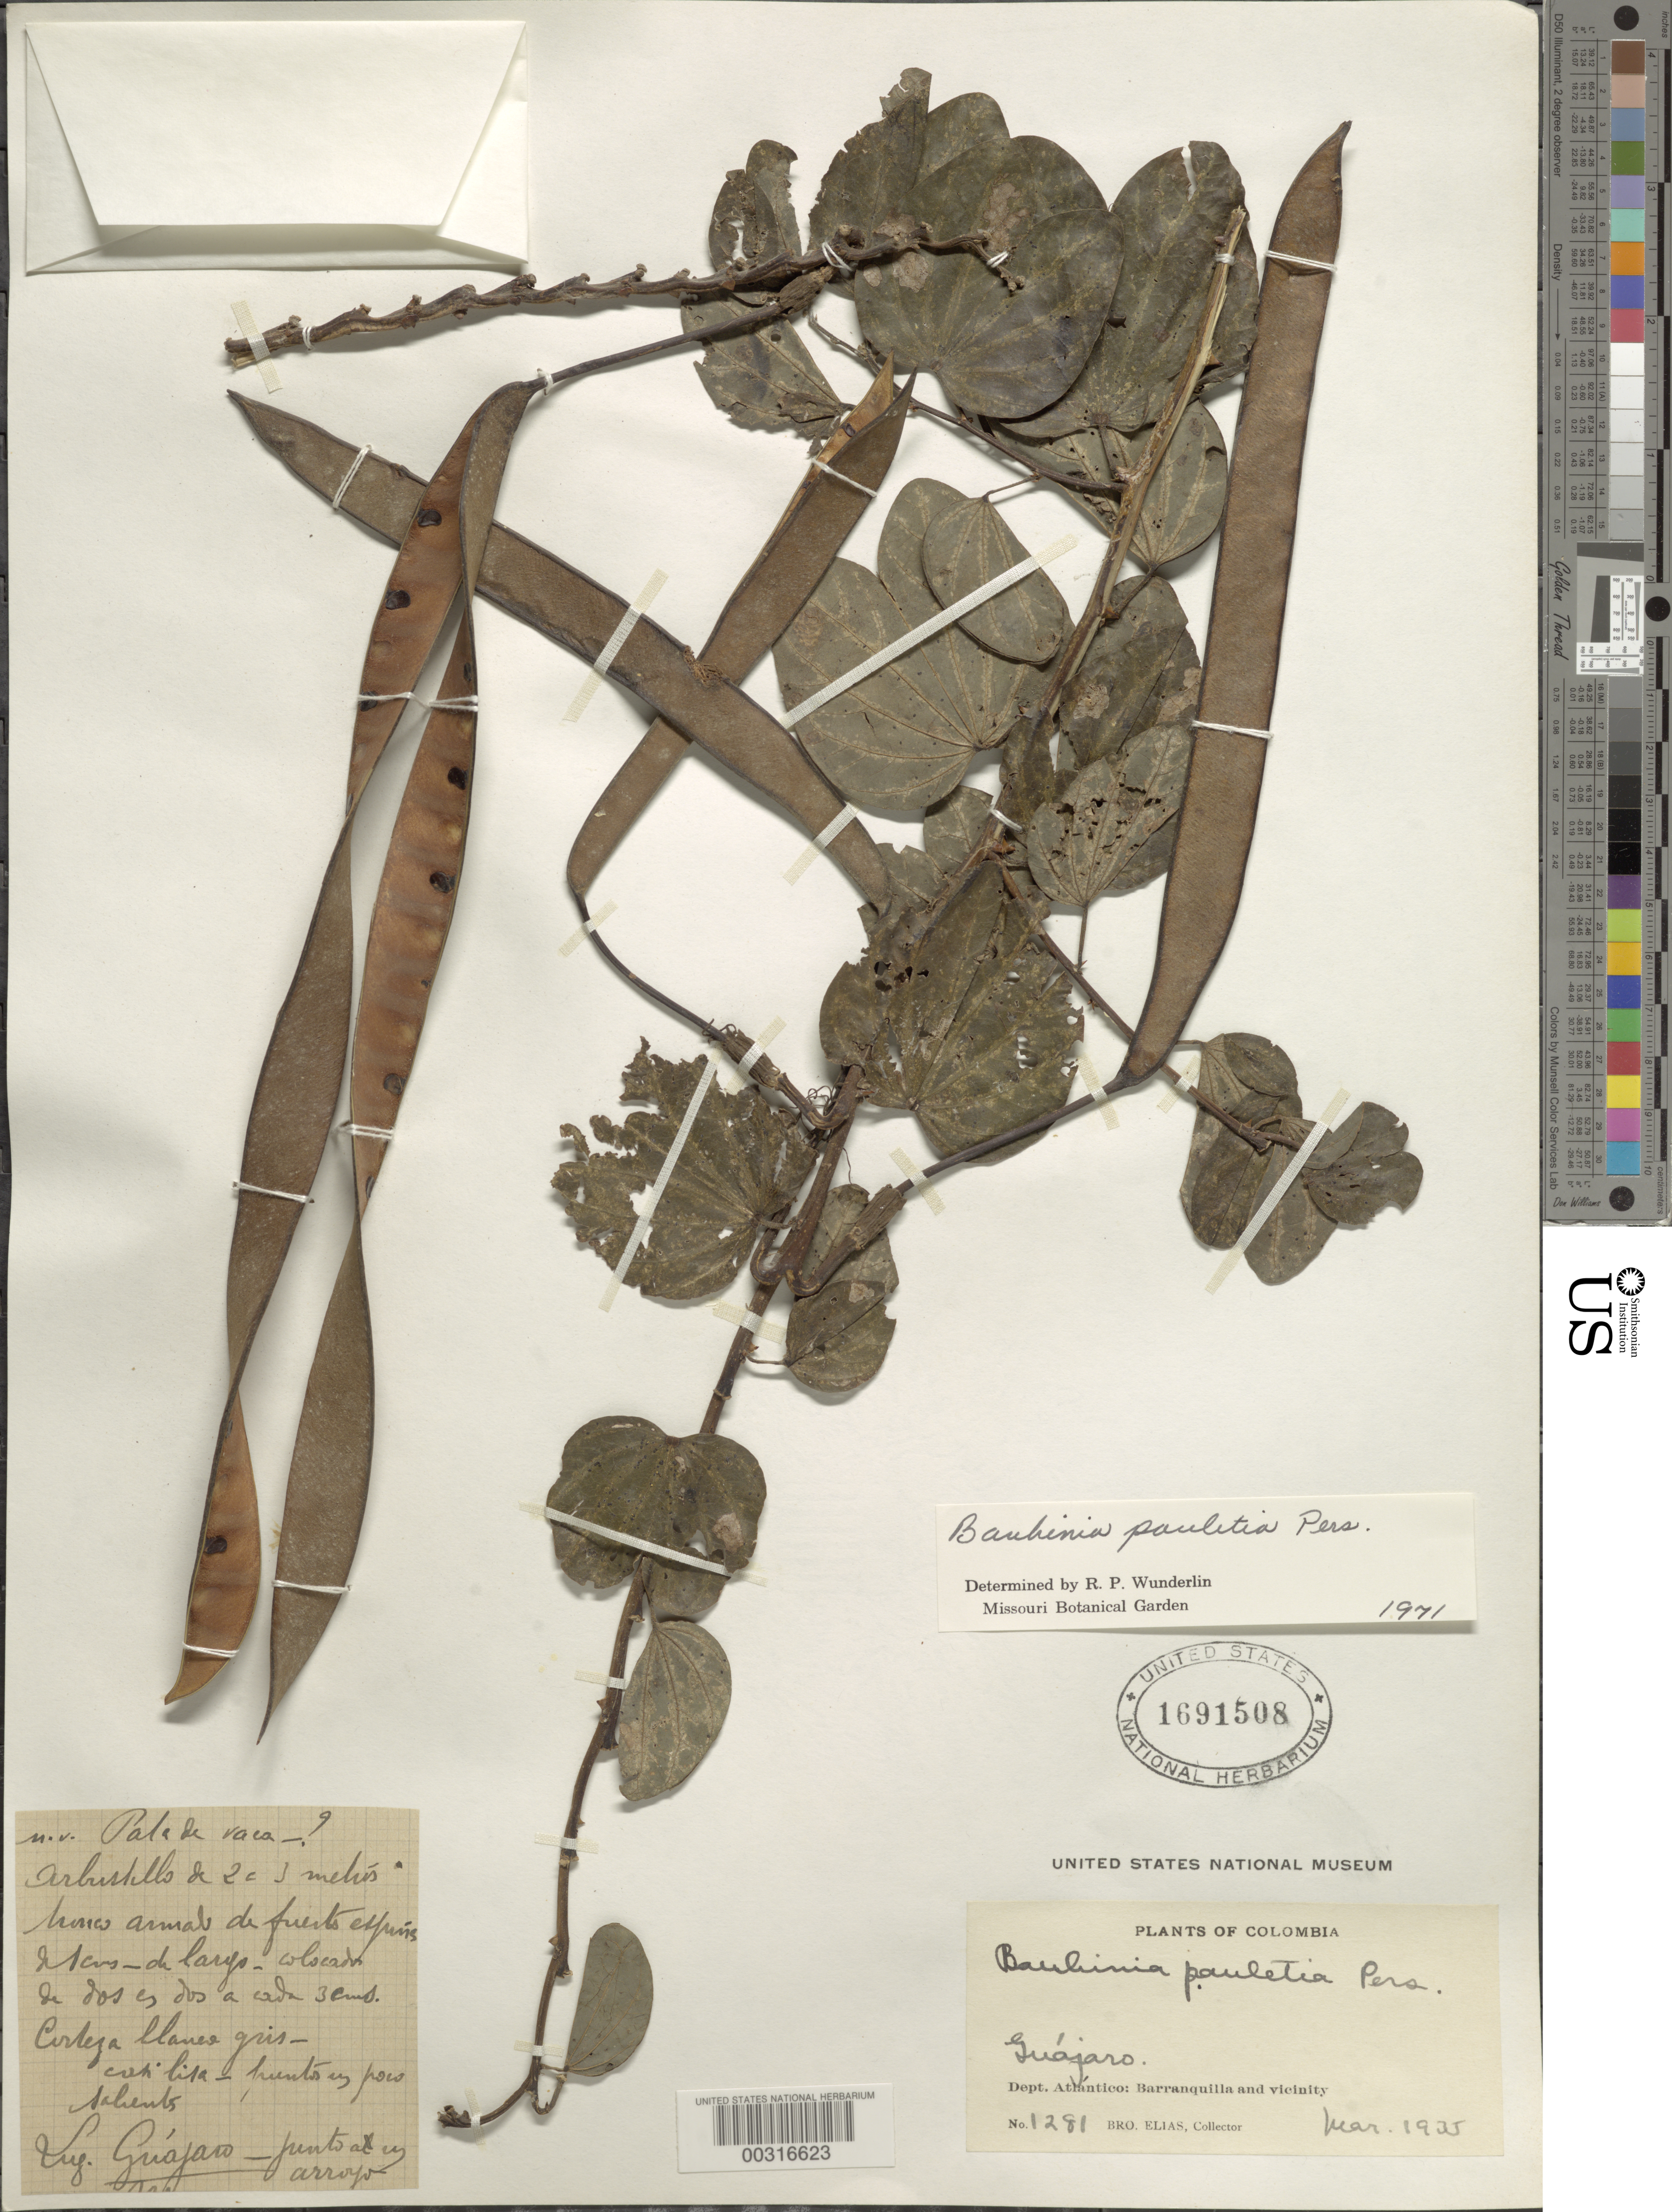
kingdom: Plantae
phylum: Tracheophyta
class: Magnoliopsida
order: Fabales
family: Fabaceae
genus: Bauhinia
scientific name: Bauhinia pauletia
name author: Pers.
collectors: Bro. Elias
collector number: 1281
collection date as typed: Mar 1935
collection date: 1935-03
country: Colombia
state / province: Atlántico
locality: Guajaro, near Arroyo; Barranquilla and vicinity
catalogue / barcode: US 1691508